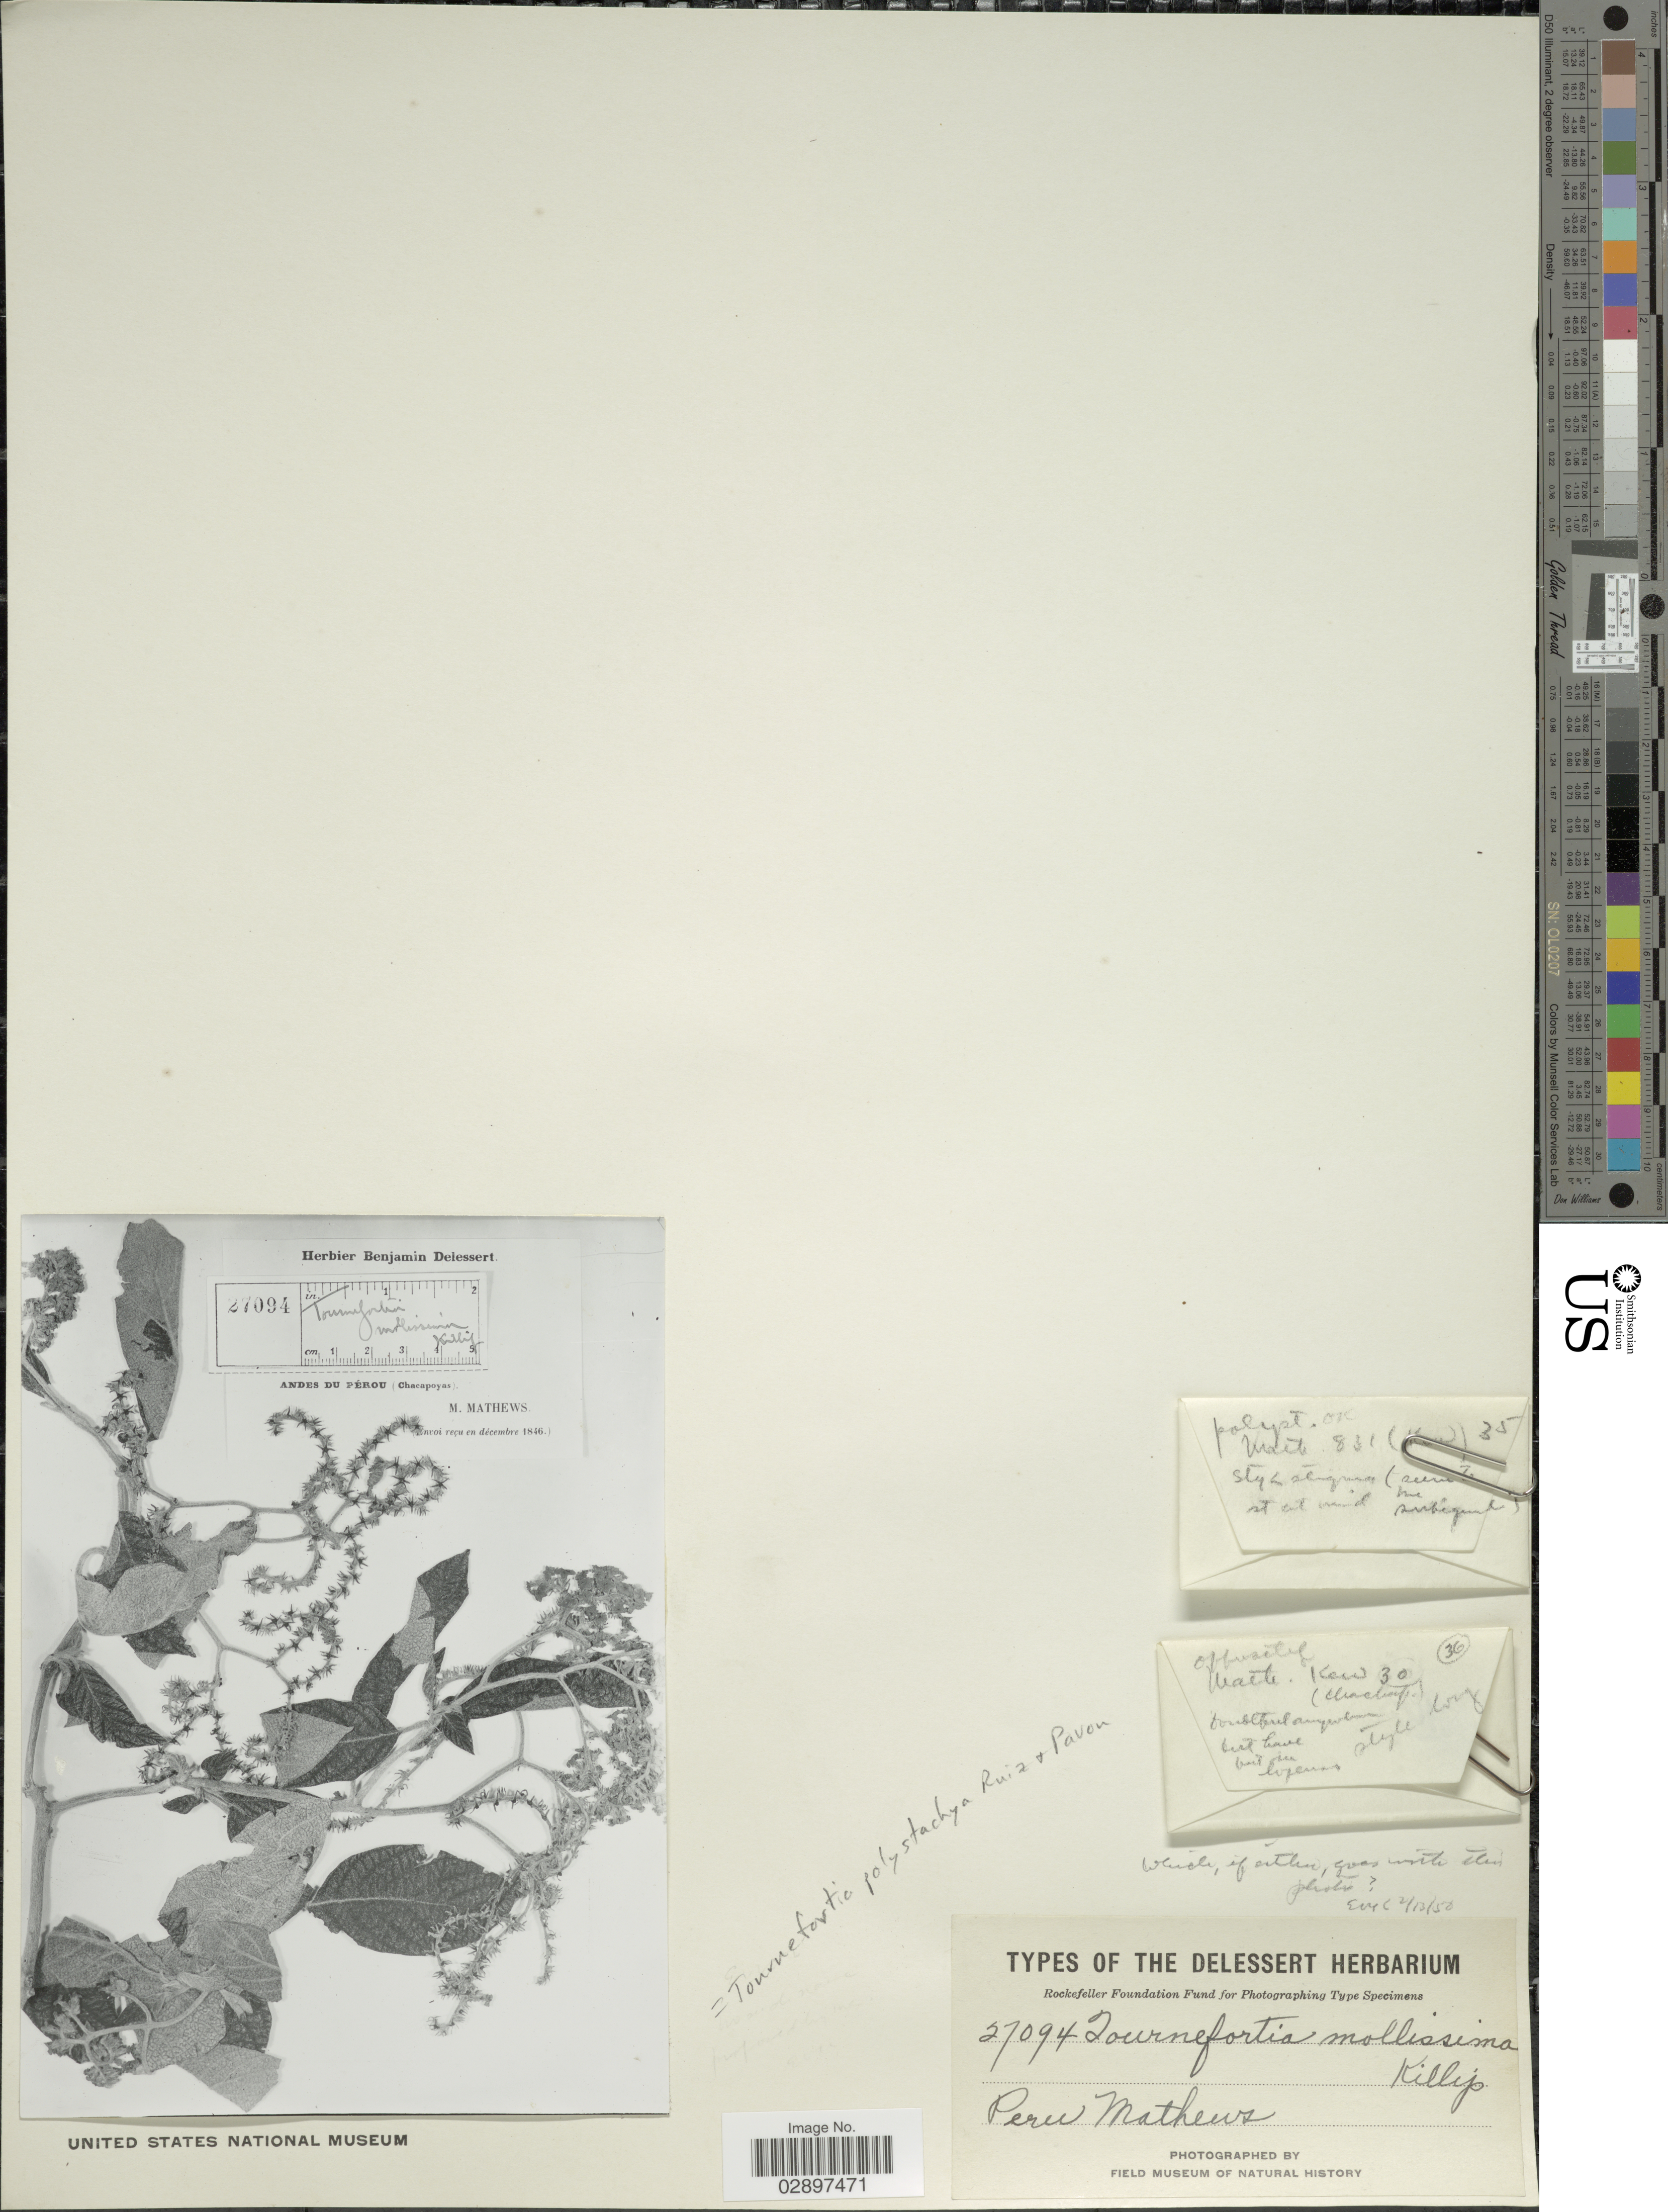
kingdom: Plantae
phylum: Tracheophyta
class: Magnoliopsida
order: Boraginales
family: Heliotropiaceae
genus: Tournefortia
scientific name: Tournefortia polystachya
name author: Ruiz & Pav.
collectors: M. Mathews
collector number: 27094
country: Peru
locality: Andes (Chacapoyas).